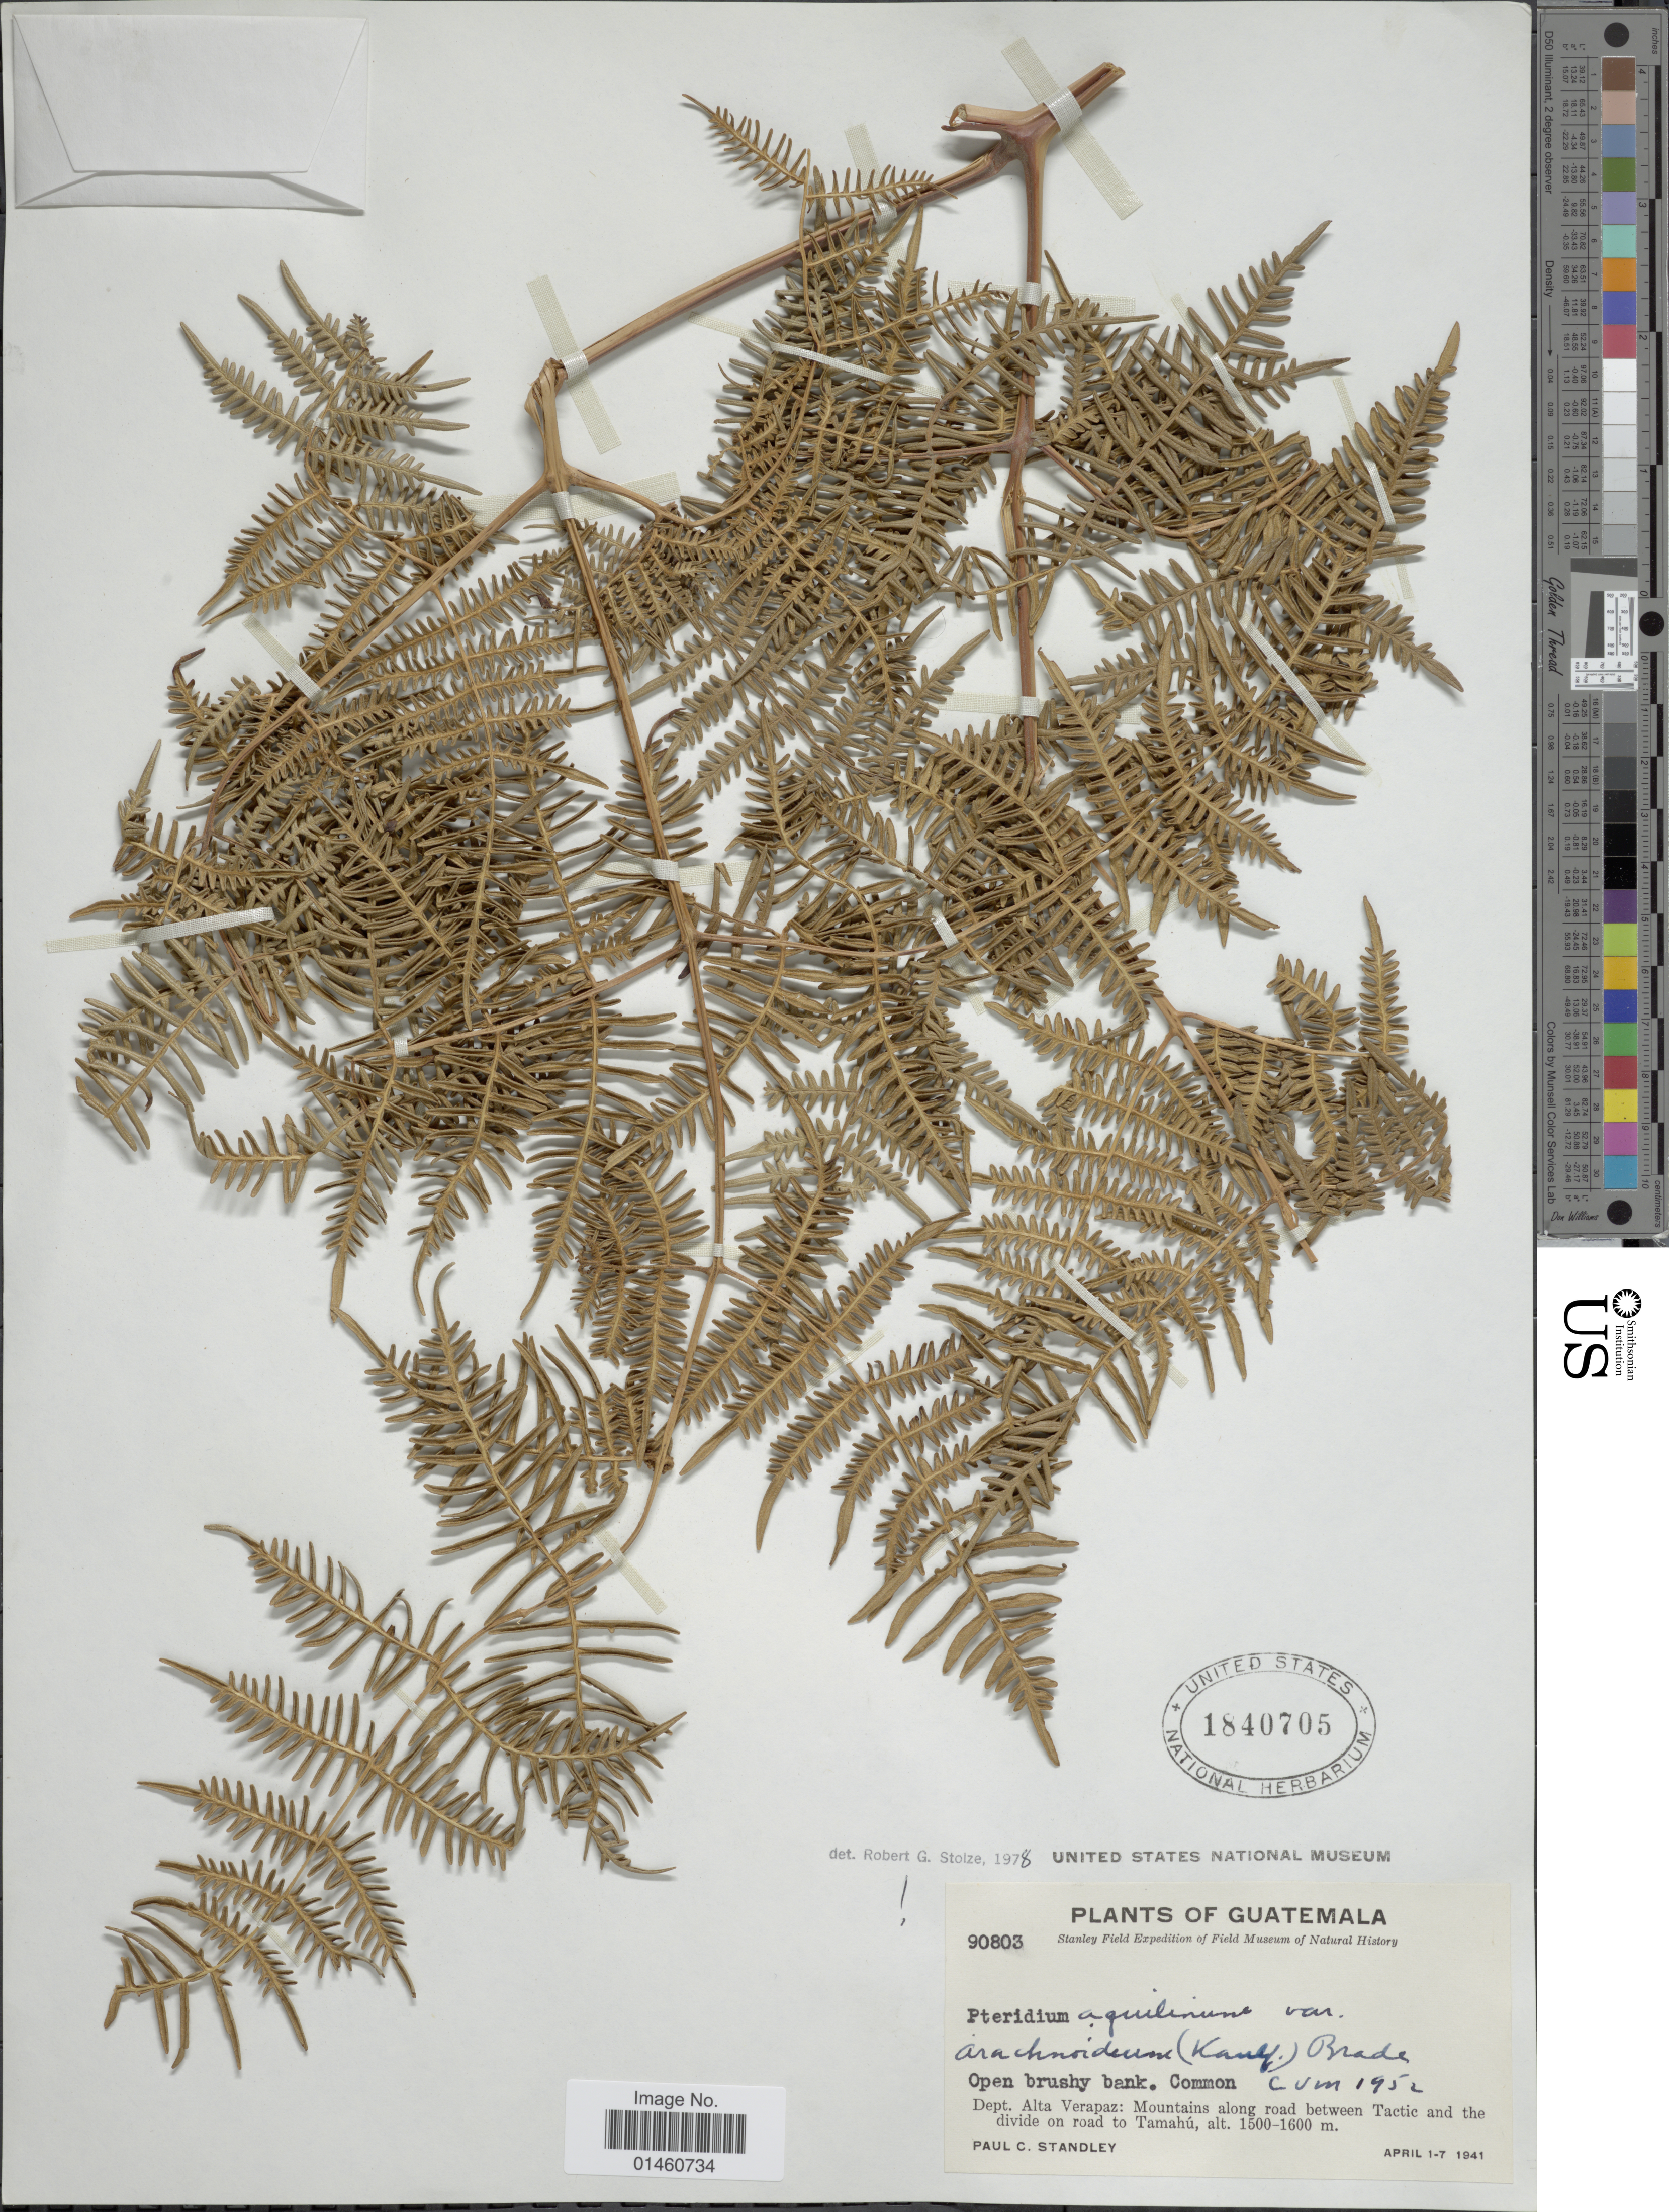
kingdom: Plantae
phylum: Tracheophyta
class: Polypodiopsida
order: Polypodiales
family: Dennstaedtiaceae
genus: Pteridium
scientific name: Pteridium aquilinum var. arachnoideum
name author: (Kaulf.) Herter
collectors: P. C. Standley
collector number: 90803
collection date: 1941-04-01/1941-04-07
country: Guatemala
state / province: Alta Verapaz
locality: Mountains along road between Tactic and the divide on road to Tamahú.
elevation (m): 1500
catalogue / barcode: US 1840705